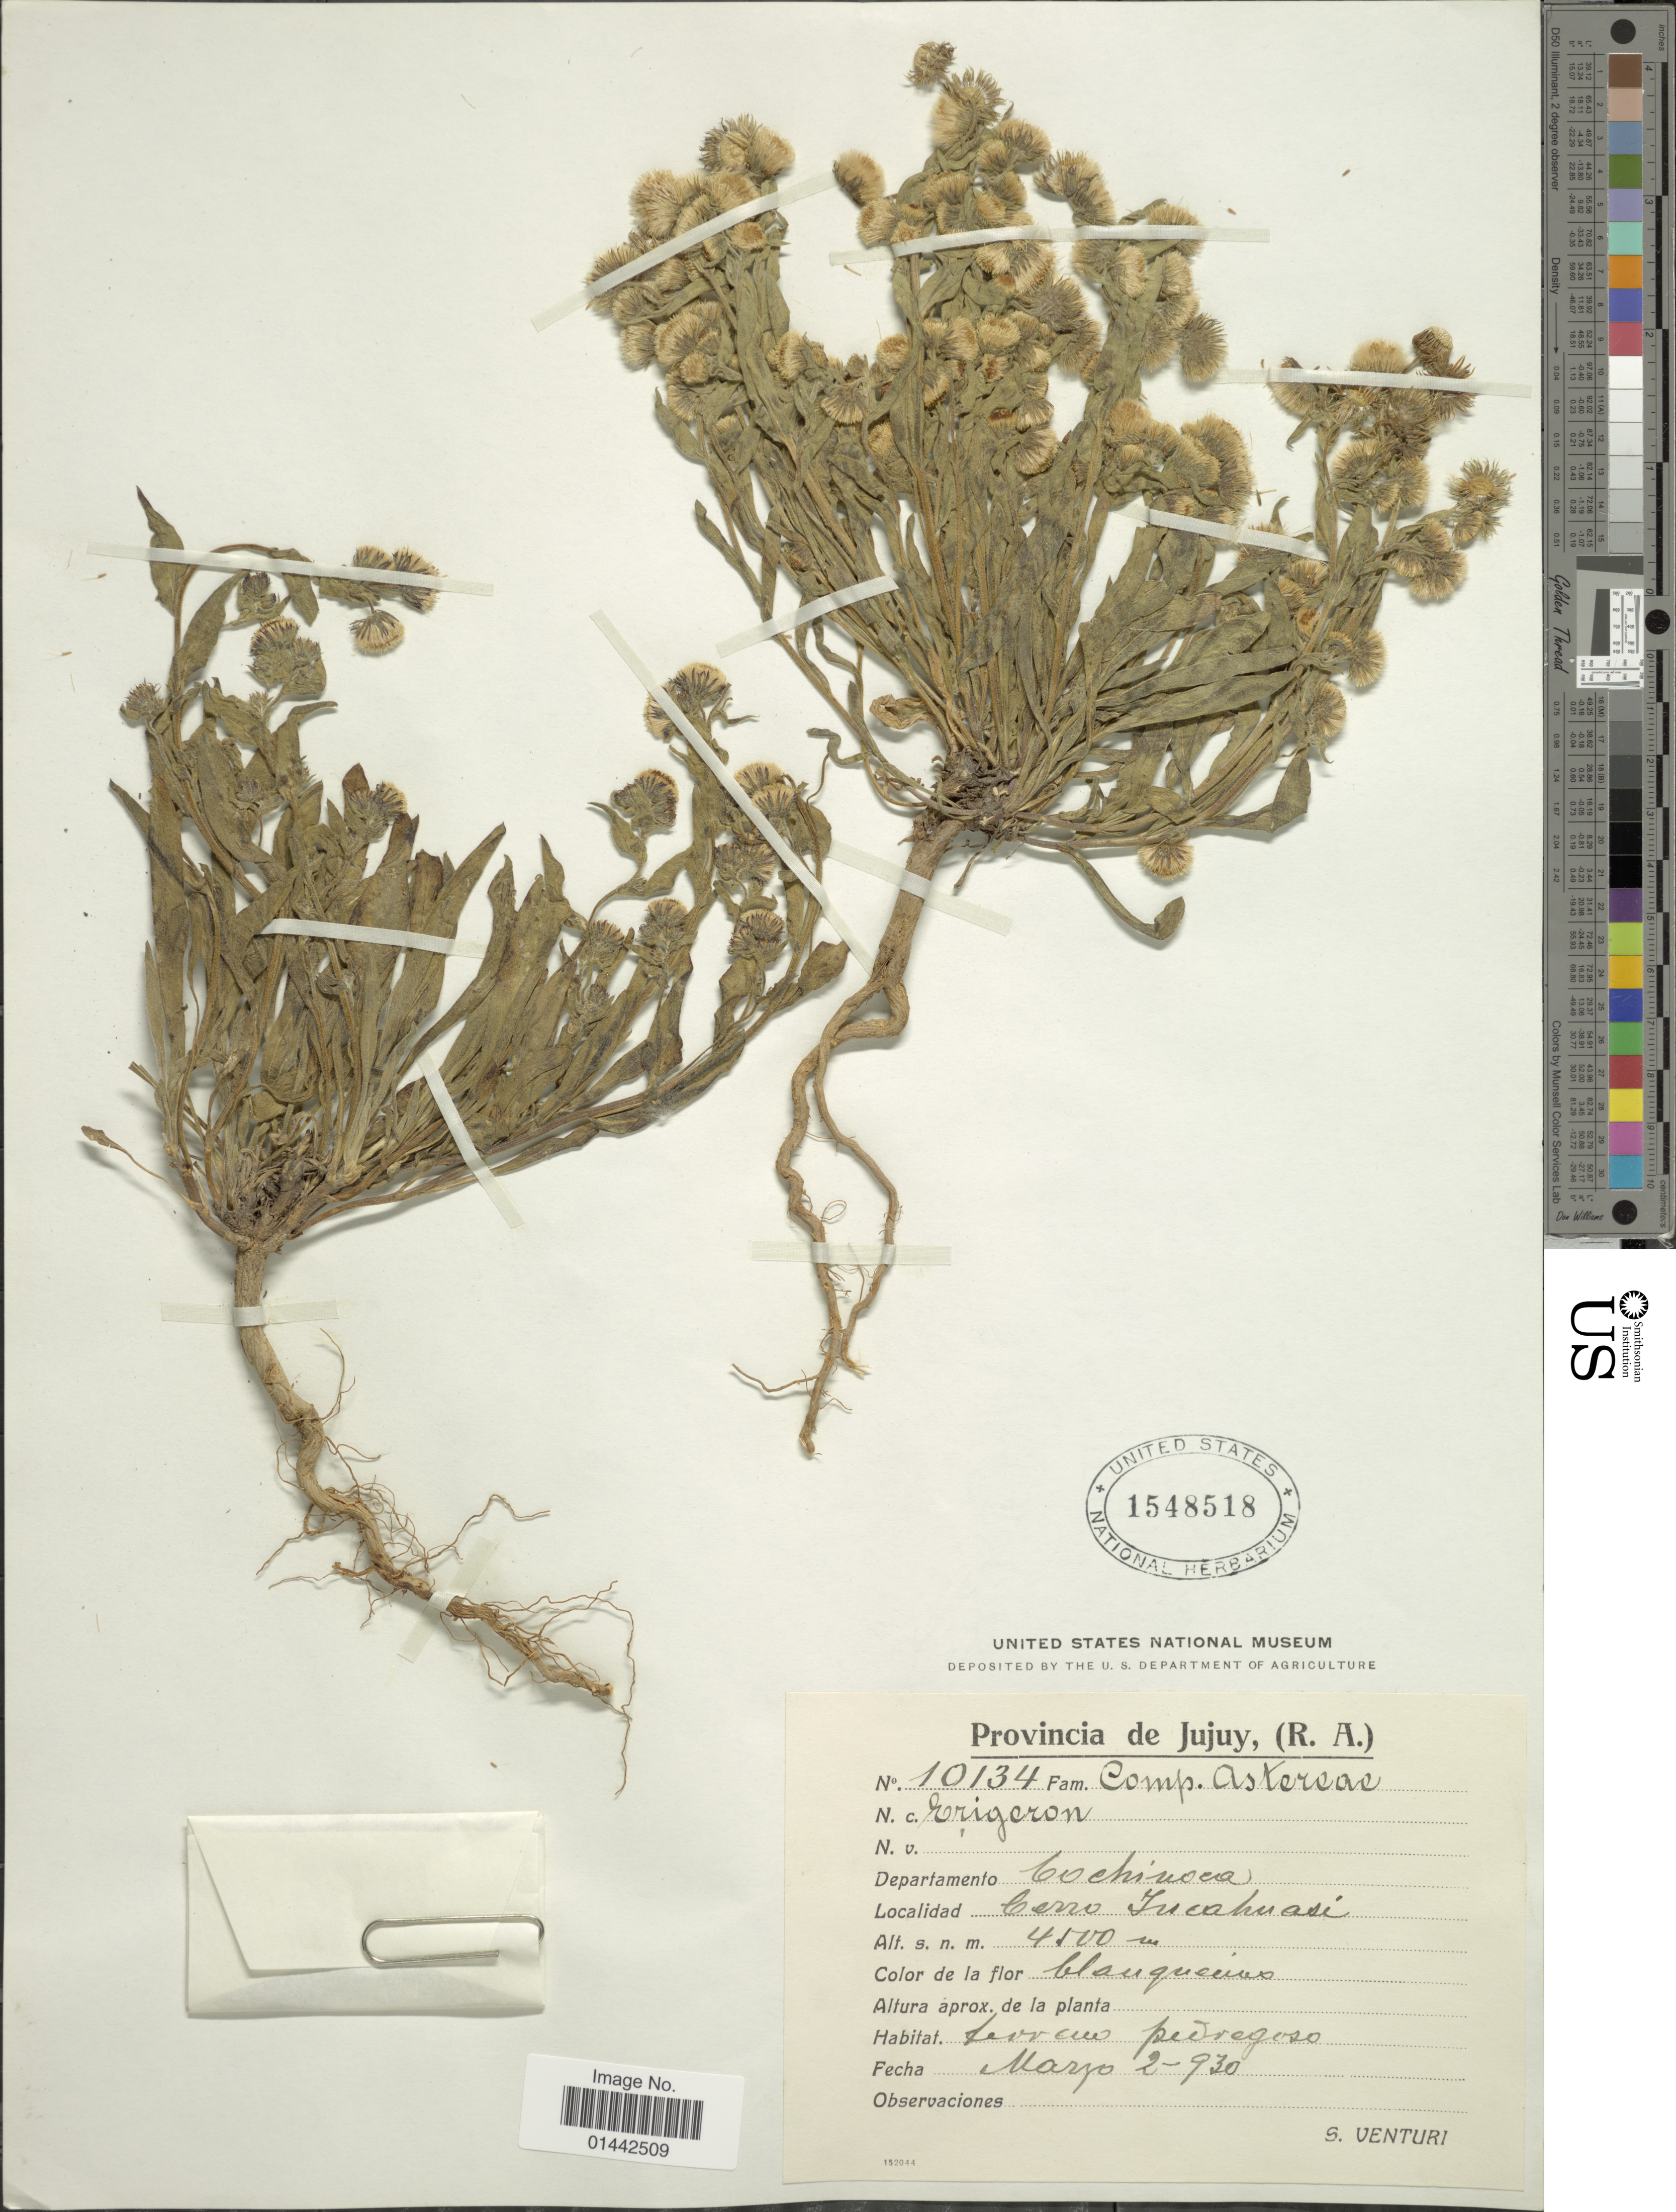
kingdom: Plantae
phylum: Tracheophyta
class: Magnoliopsida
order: Asterales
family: Asteraceae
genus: Erigeron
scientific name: Erigeron sp.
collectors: S. Venturi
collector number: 10134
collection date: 1930-03-02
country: Argentina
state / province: Jujuy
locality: (R.A.) Departamento Cochinoca, Cerro Incahuasi.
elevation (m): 4500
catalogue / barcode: US 1548518